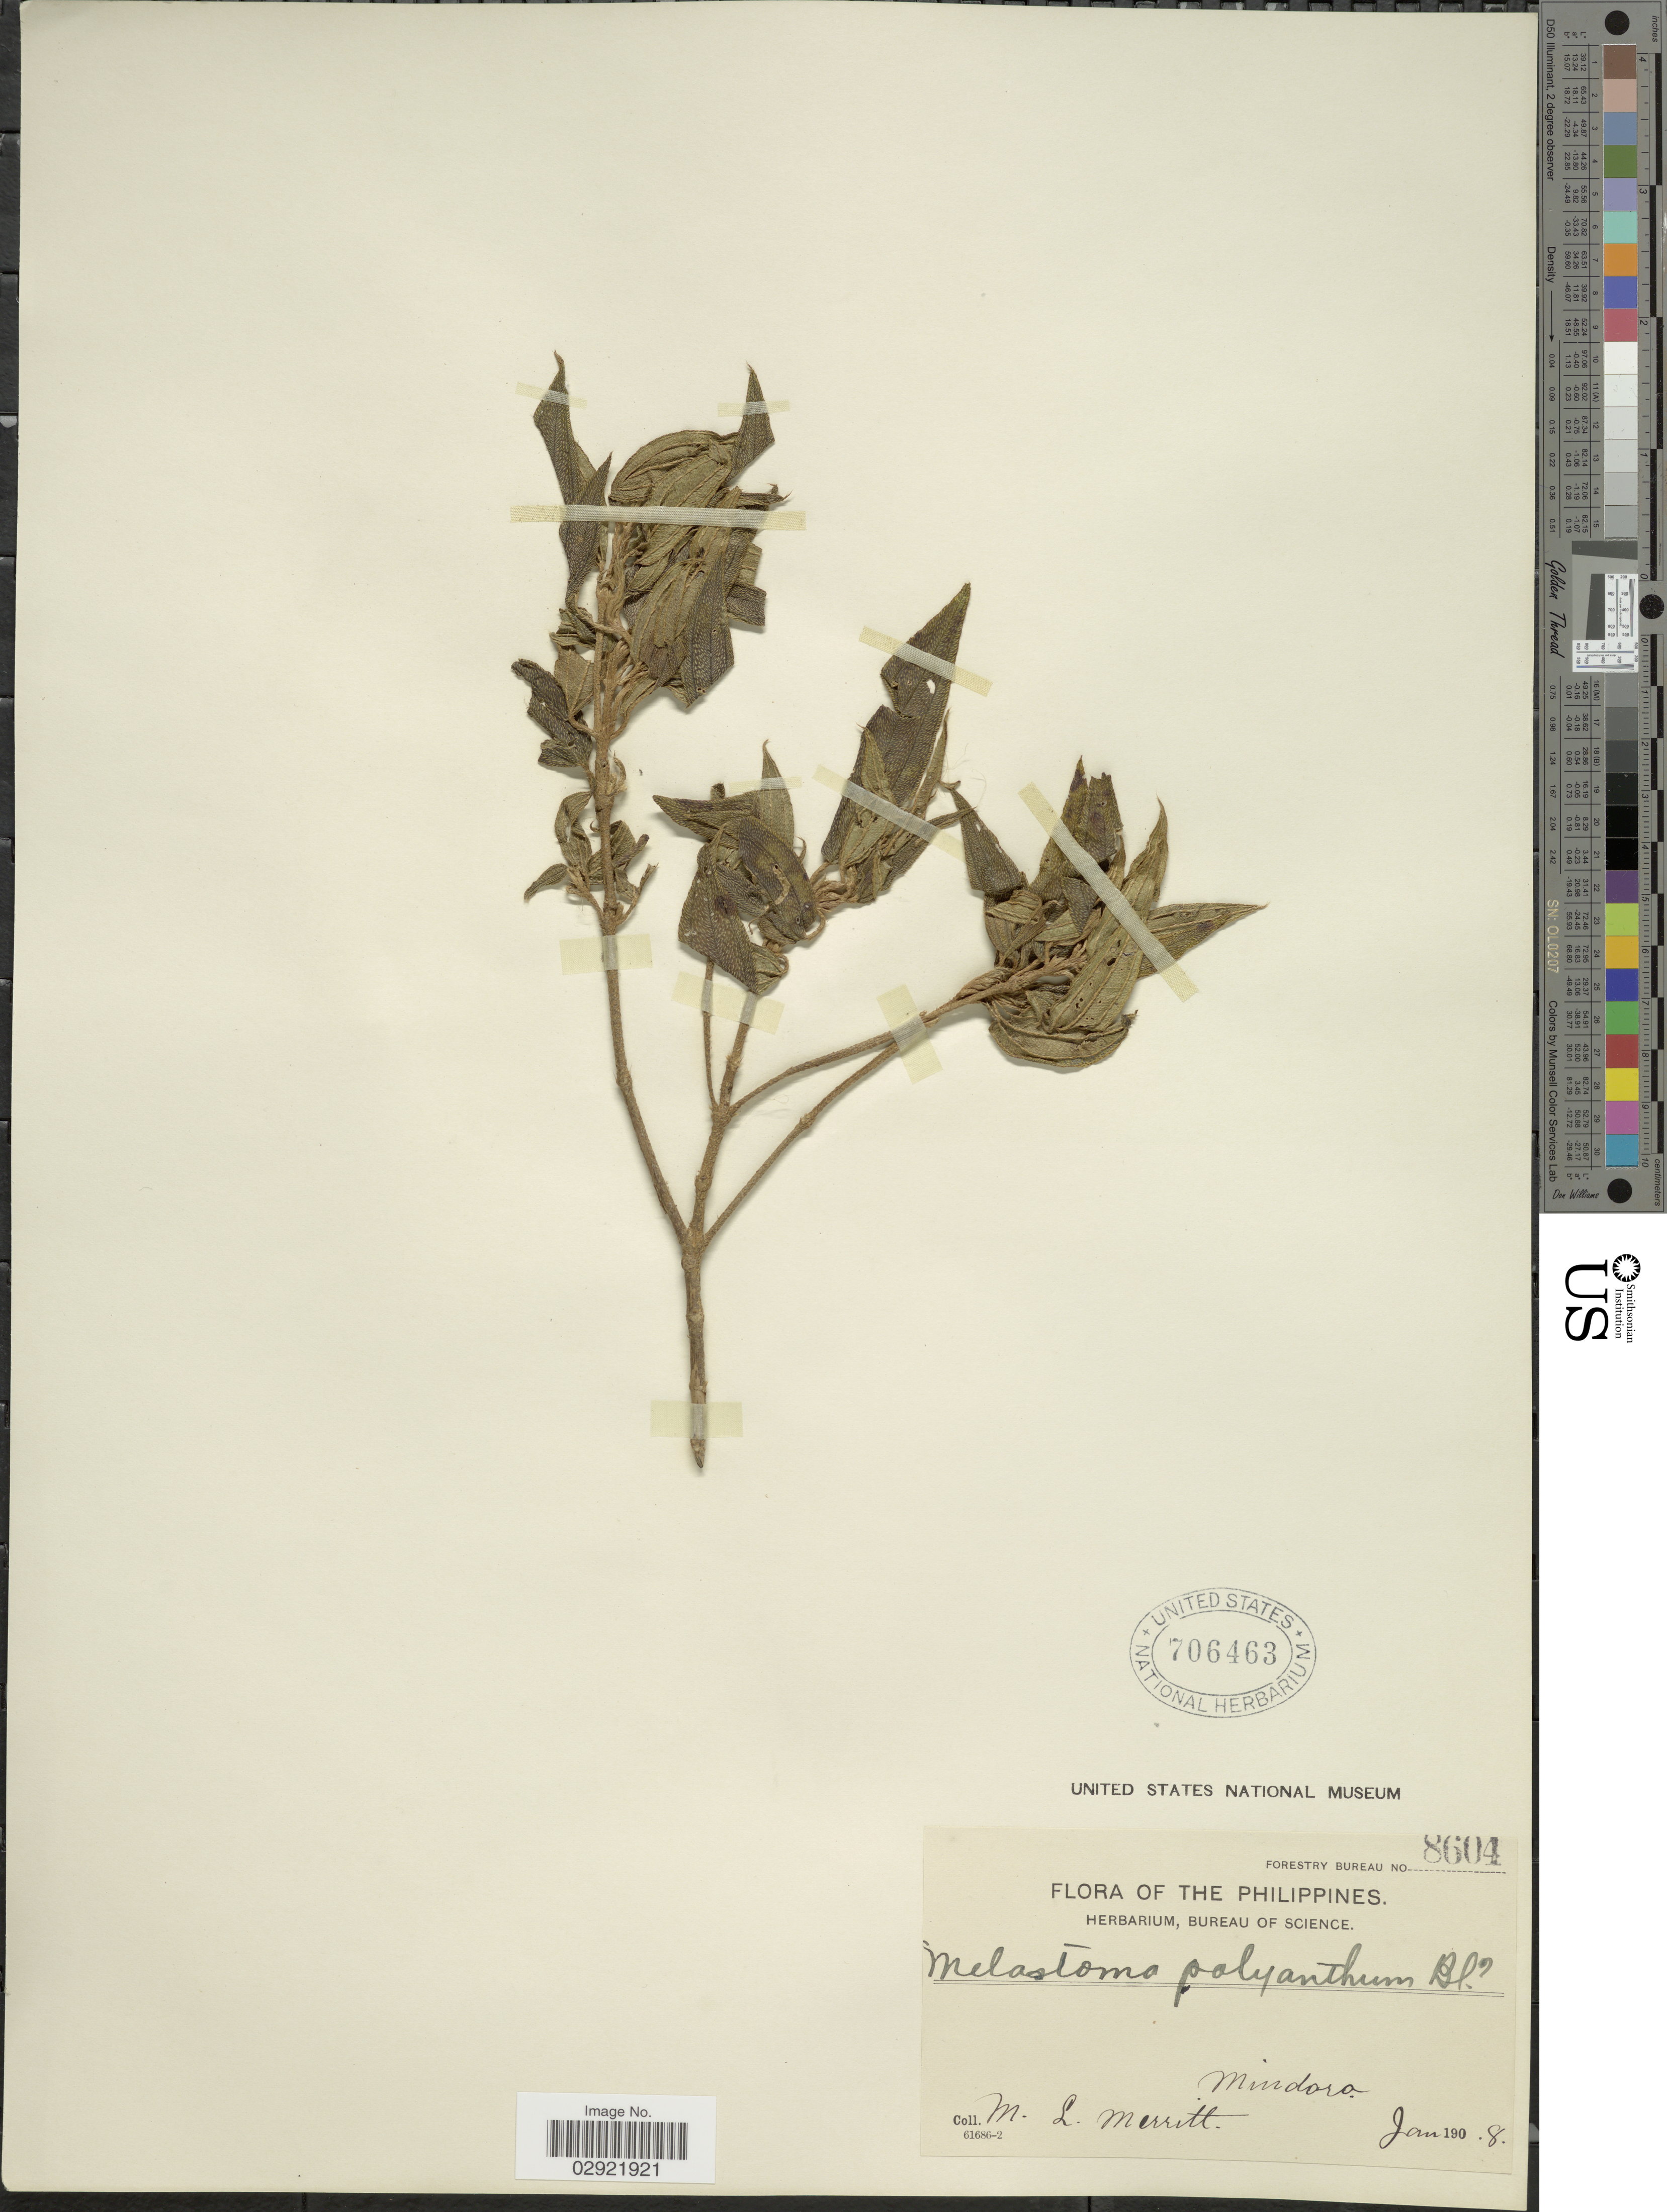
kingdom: Plantae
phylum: Tracheophyta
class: Magnoliopsida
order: Myrtales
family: Melastomataceae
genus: Melastoma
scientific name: Melastoma malabathricum subsp. malabathricum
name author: L.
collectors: M. L. Merritt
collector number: Forestry Bureau 8604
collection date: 1908-01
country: Philippines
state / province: Mimaropa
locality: Mindoro.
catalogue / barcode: US 706463